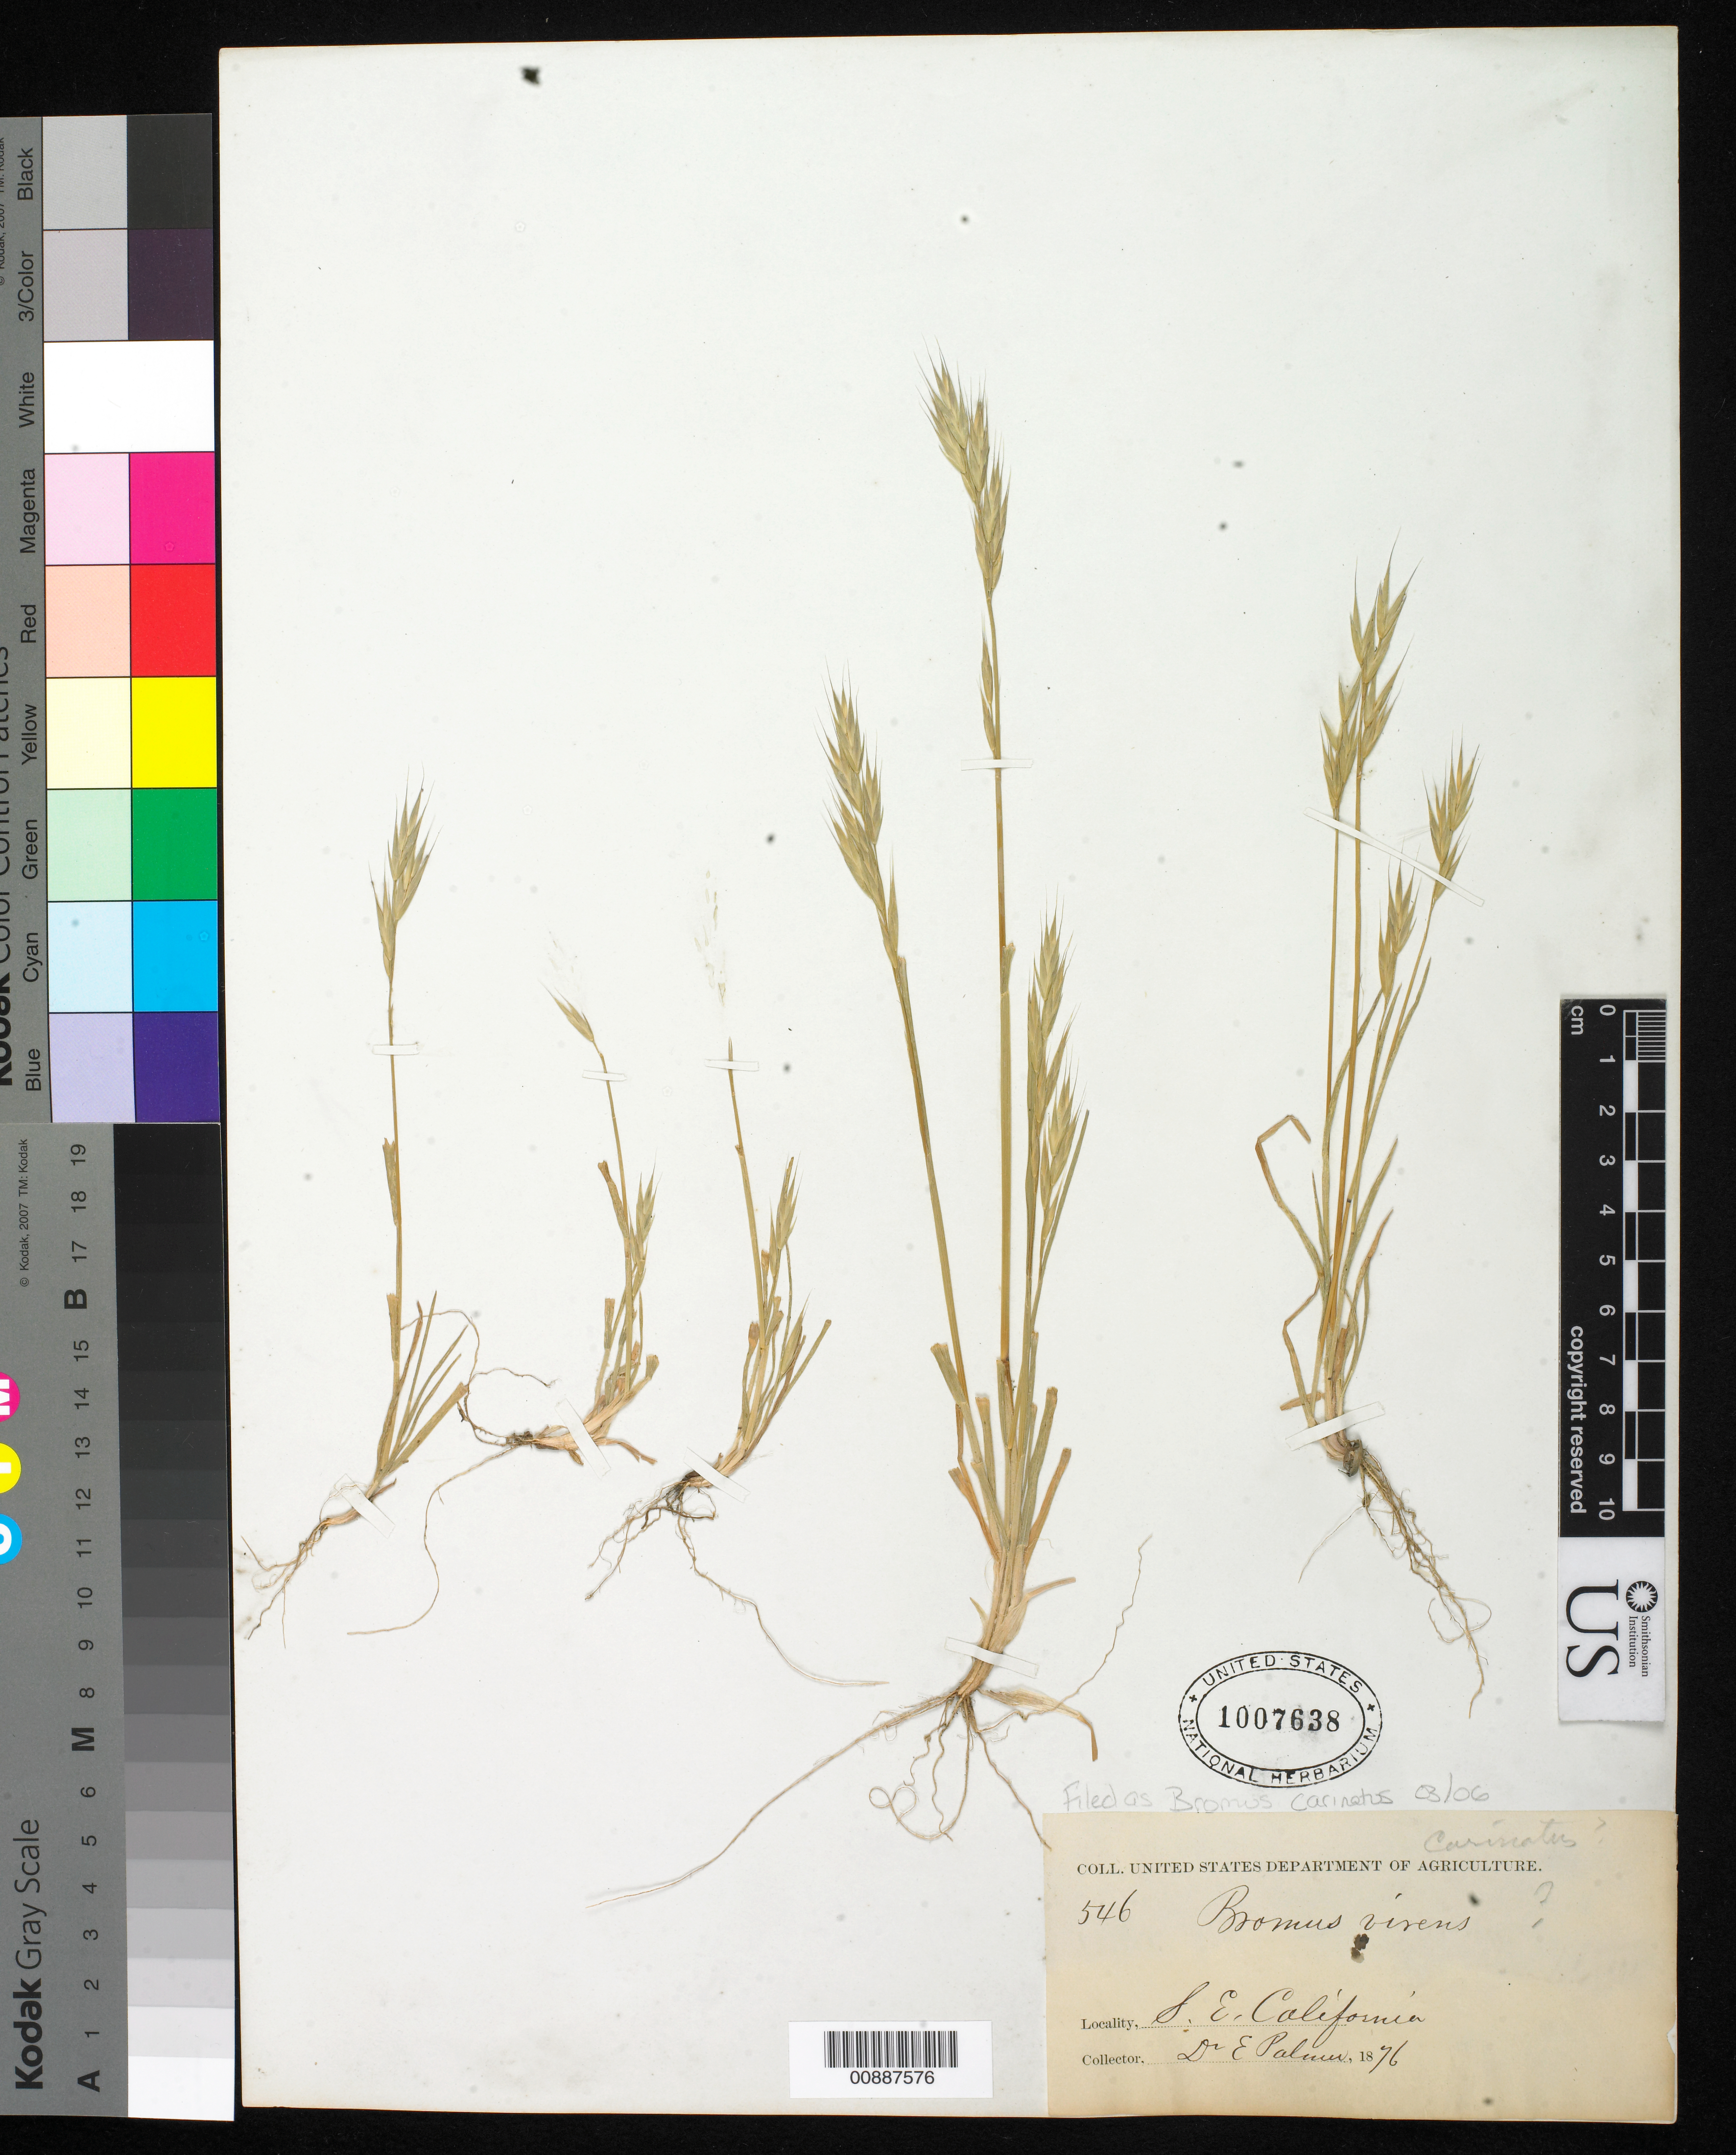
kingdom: Plantae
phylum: Tracheophyta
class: Liliopsida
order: Poales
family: Poaceae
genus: Bromus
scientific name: Bromus carinatus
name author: Hook. & Arn.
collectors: E. Palmer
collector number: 546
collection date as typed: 1876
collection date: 1876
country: United States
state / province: California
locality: SE California.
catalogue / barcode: US 1007638